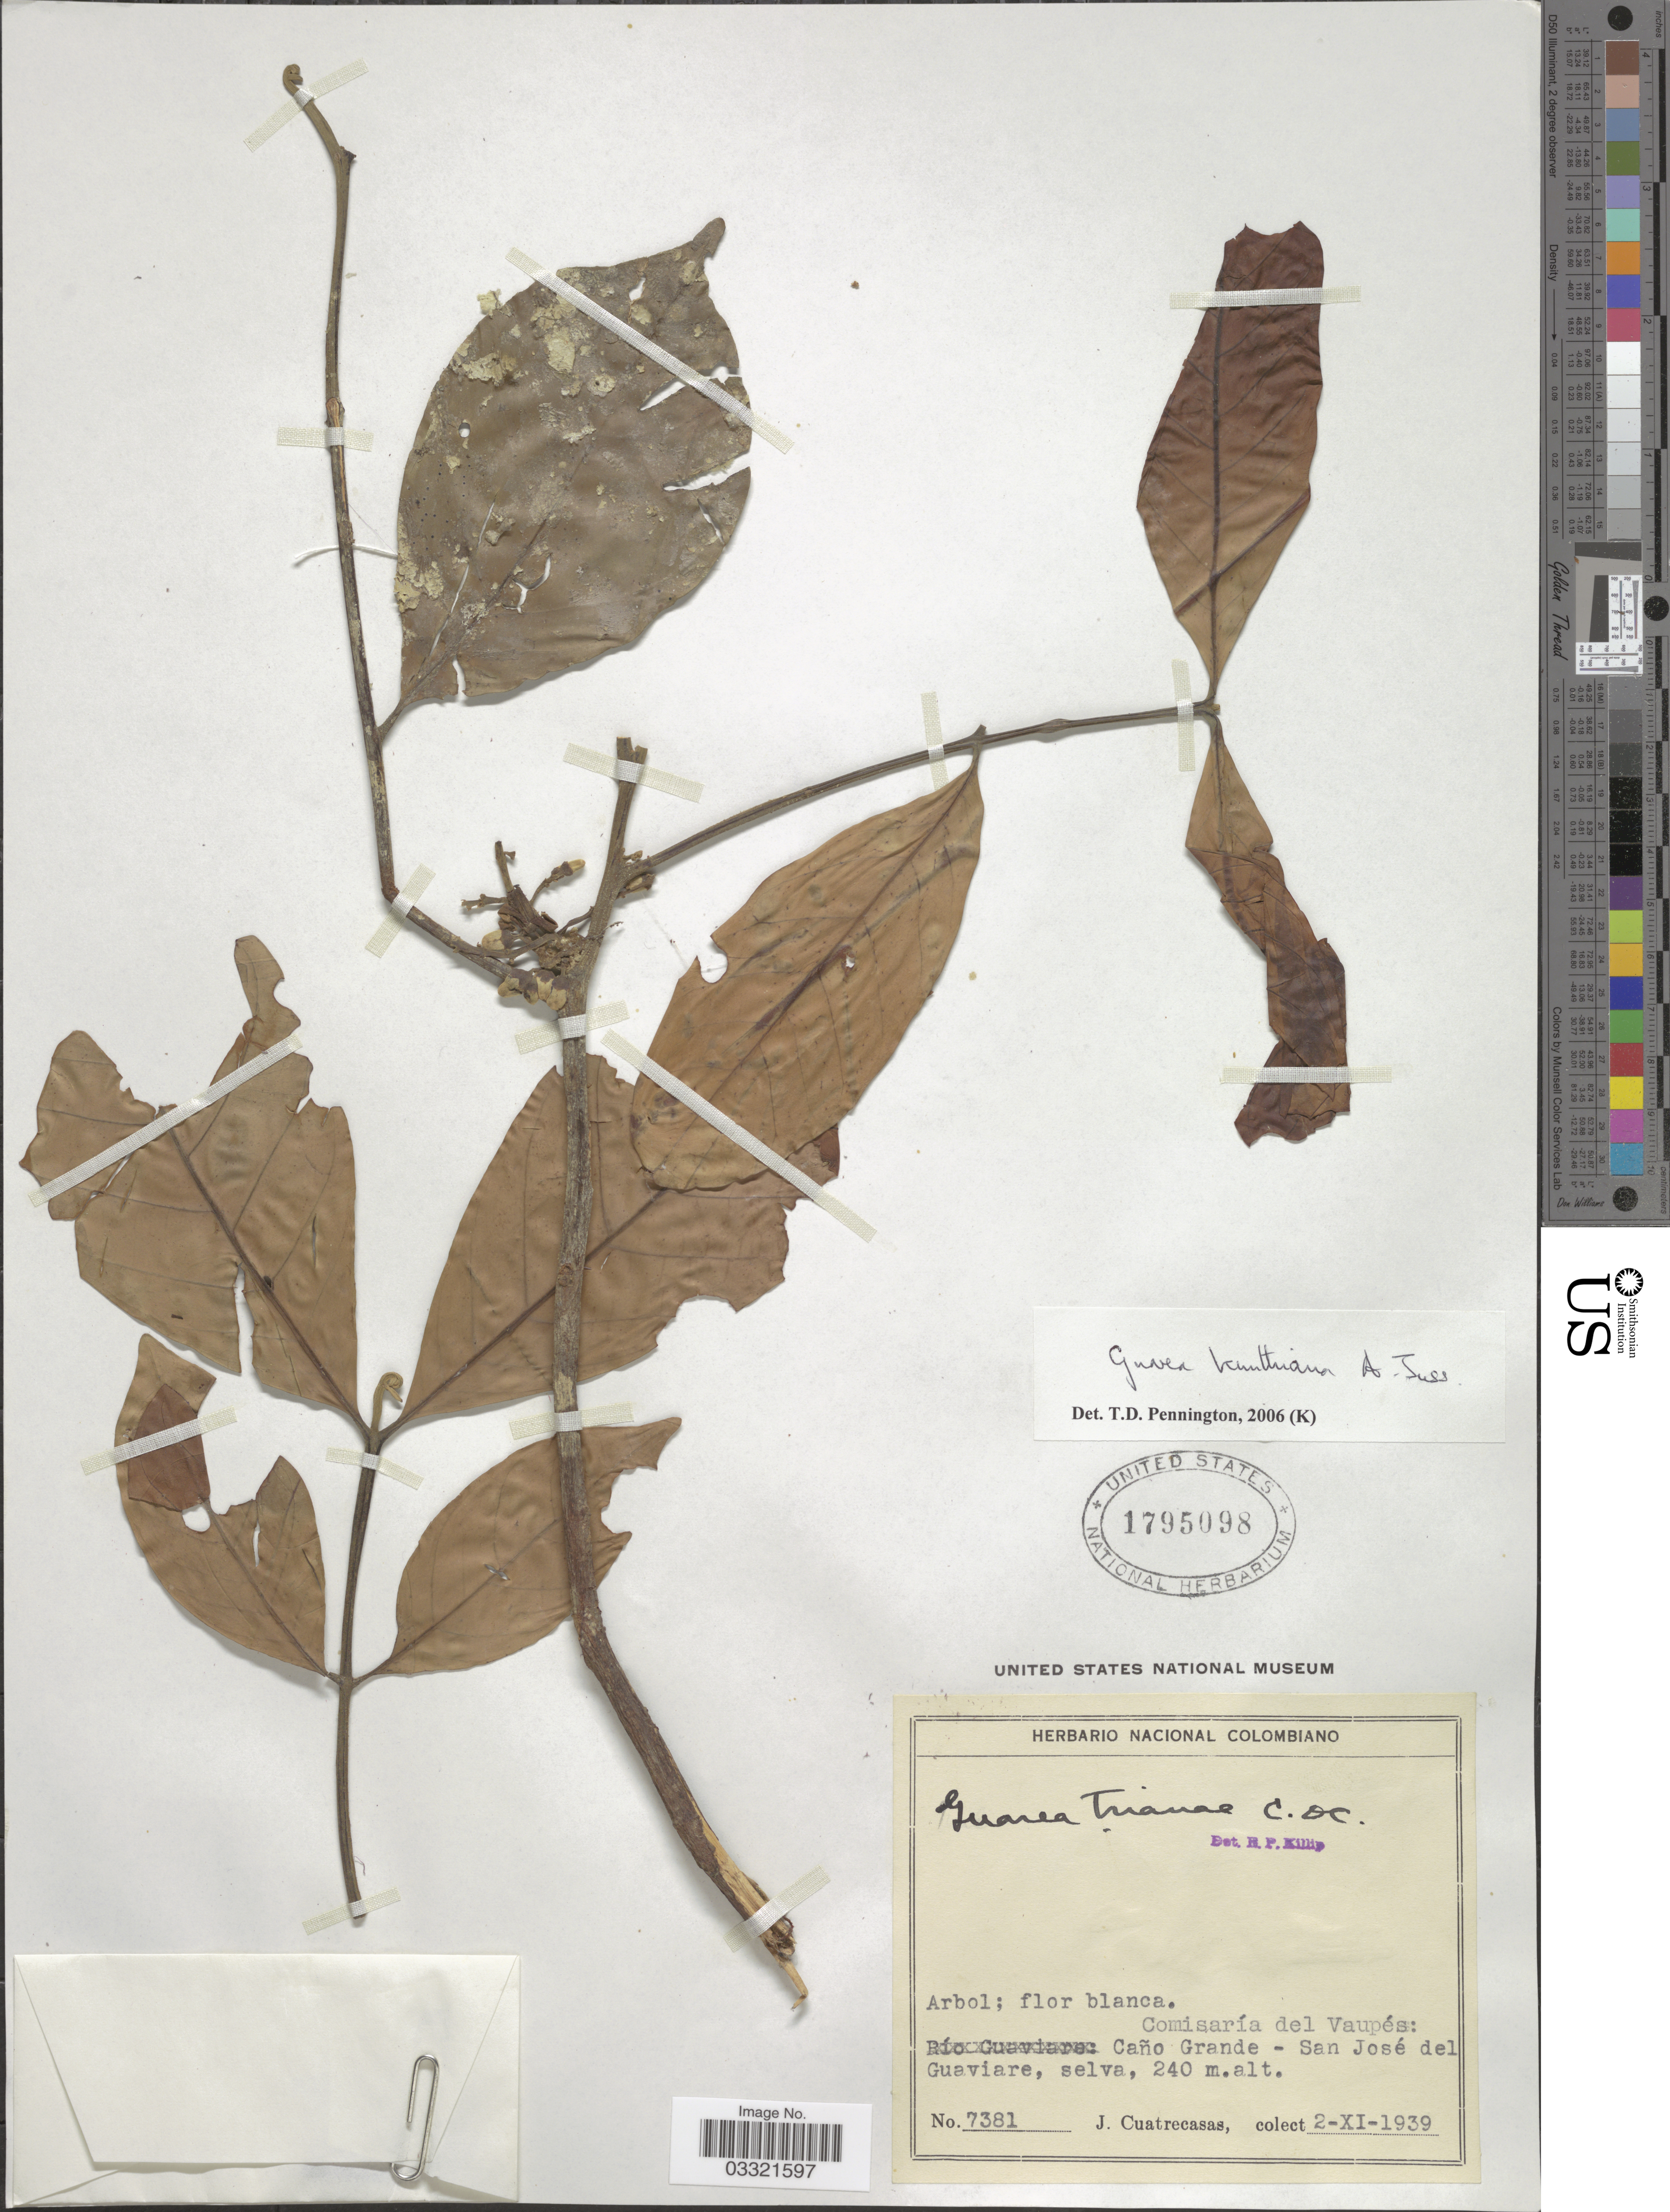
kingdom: Plantae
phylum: Tracheophyta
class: Magnoliopsida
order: Sapindales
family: Meliaceae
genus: Guarea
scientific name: Guarea kunthiana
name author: A. Juss.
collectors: J. Cuatrecasas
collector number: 7381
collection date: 1939-11-02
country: Colombia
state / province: Vaupés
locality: Comisaría del Vaupés: Caño Grande - San José del Guaviare.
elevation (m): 240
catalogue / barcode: US 1795098